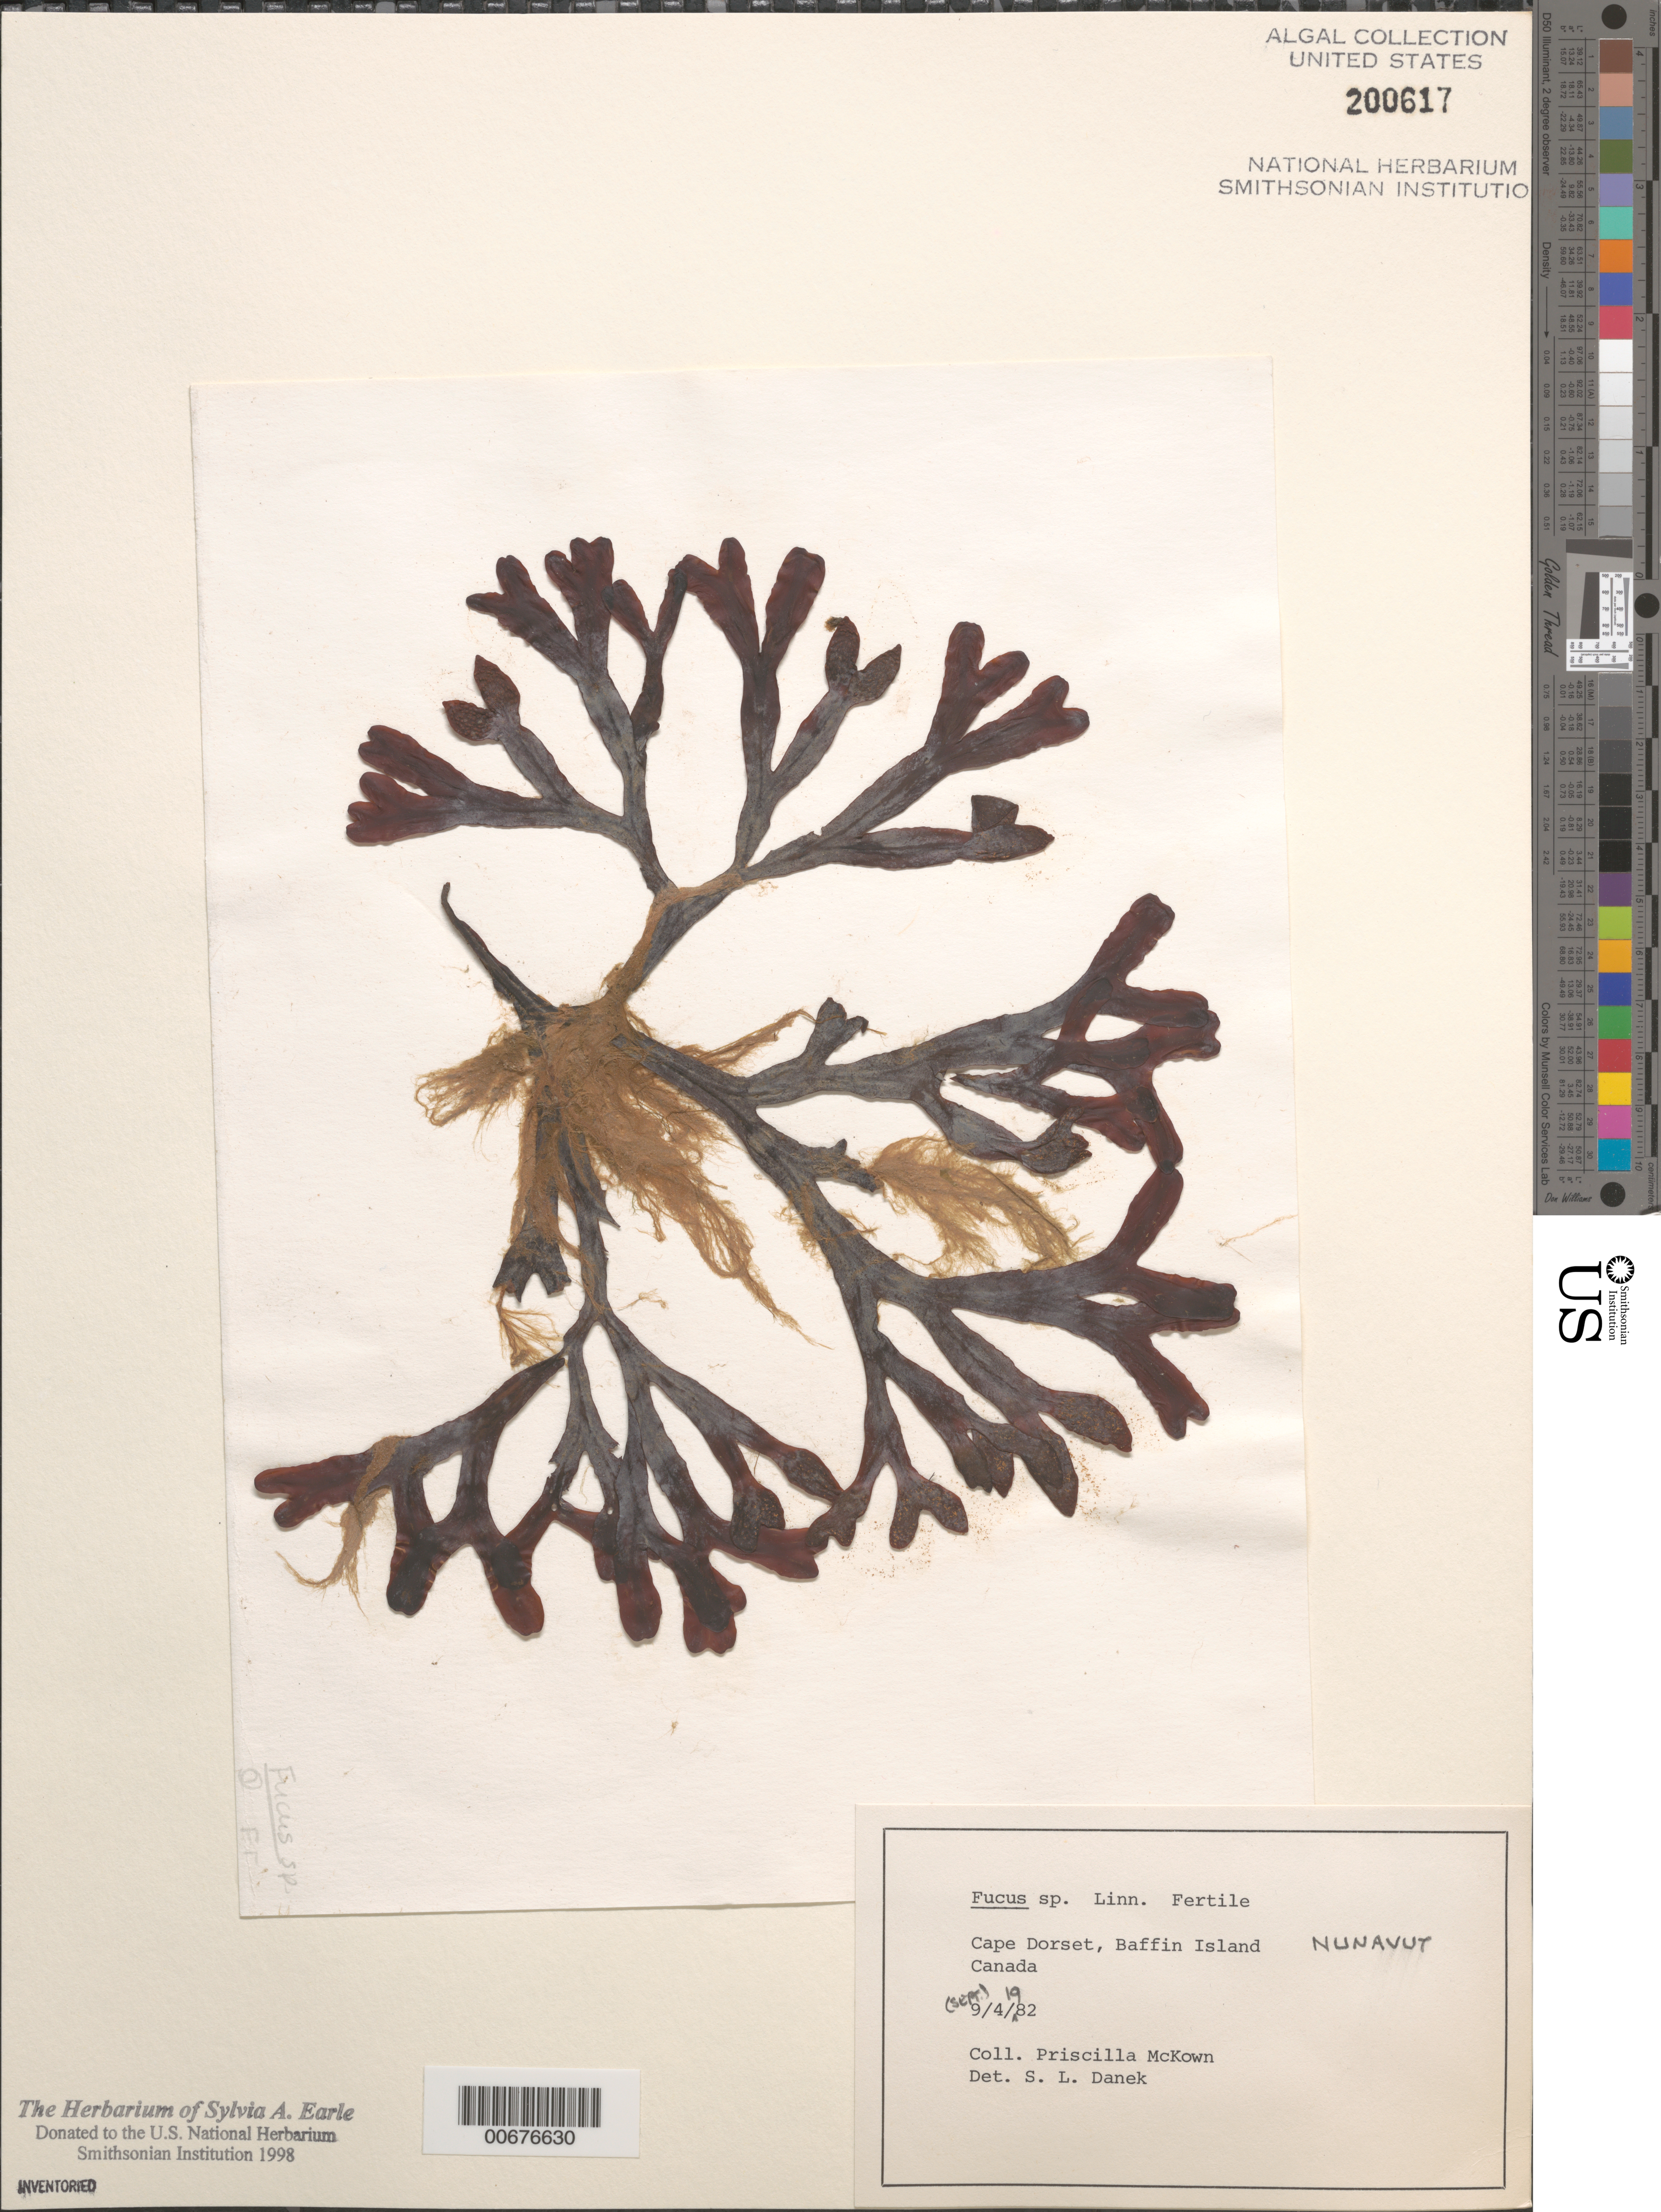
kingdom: Chromista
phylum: Ochrophyta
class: Phaeophyceae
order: Fucales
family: Fucaceae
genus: Fucus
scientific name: Fucus sp.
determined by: Danek, S. L.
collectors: P. McKown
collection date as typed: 04 Sep 1982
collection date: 1982-09-04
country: Canada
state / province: Nunavut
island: Baffin Island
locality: Cape Dorset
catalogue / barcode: US 200617